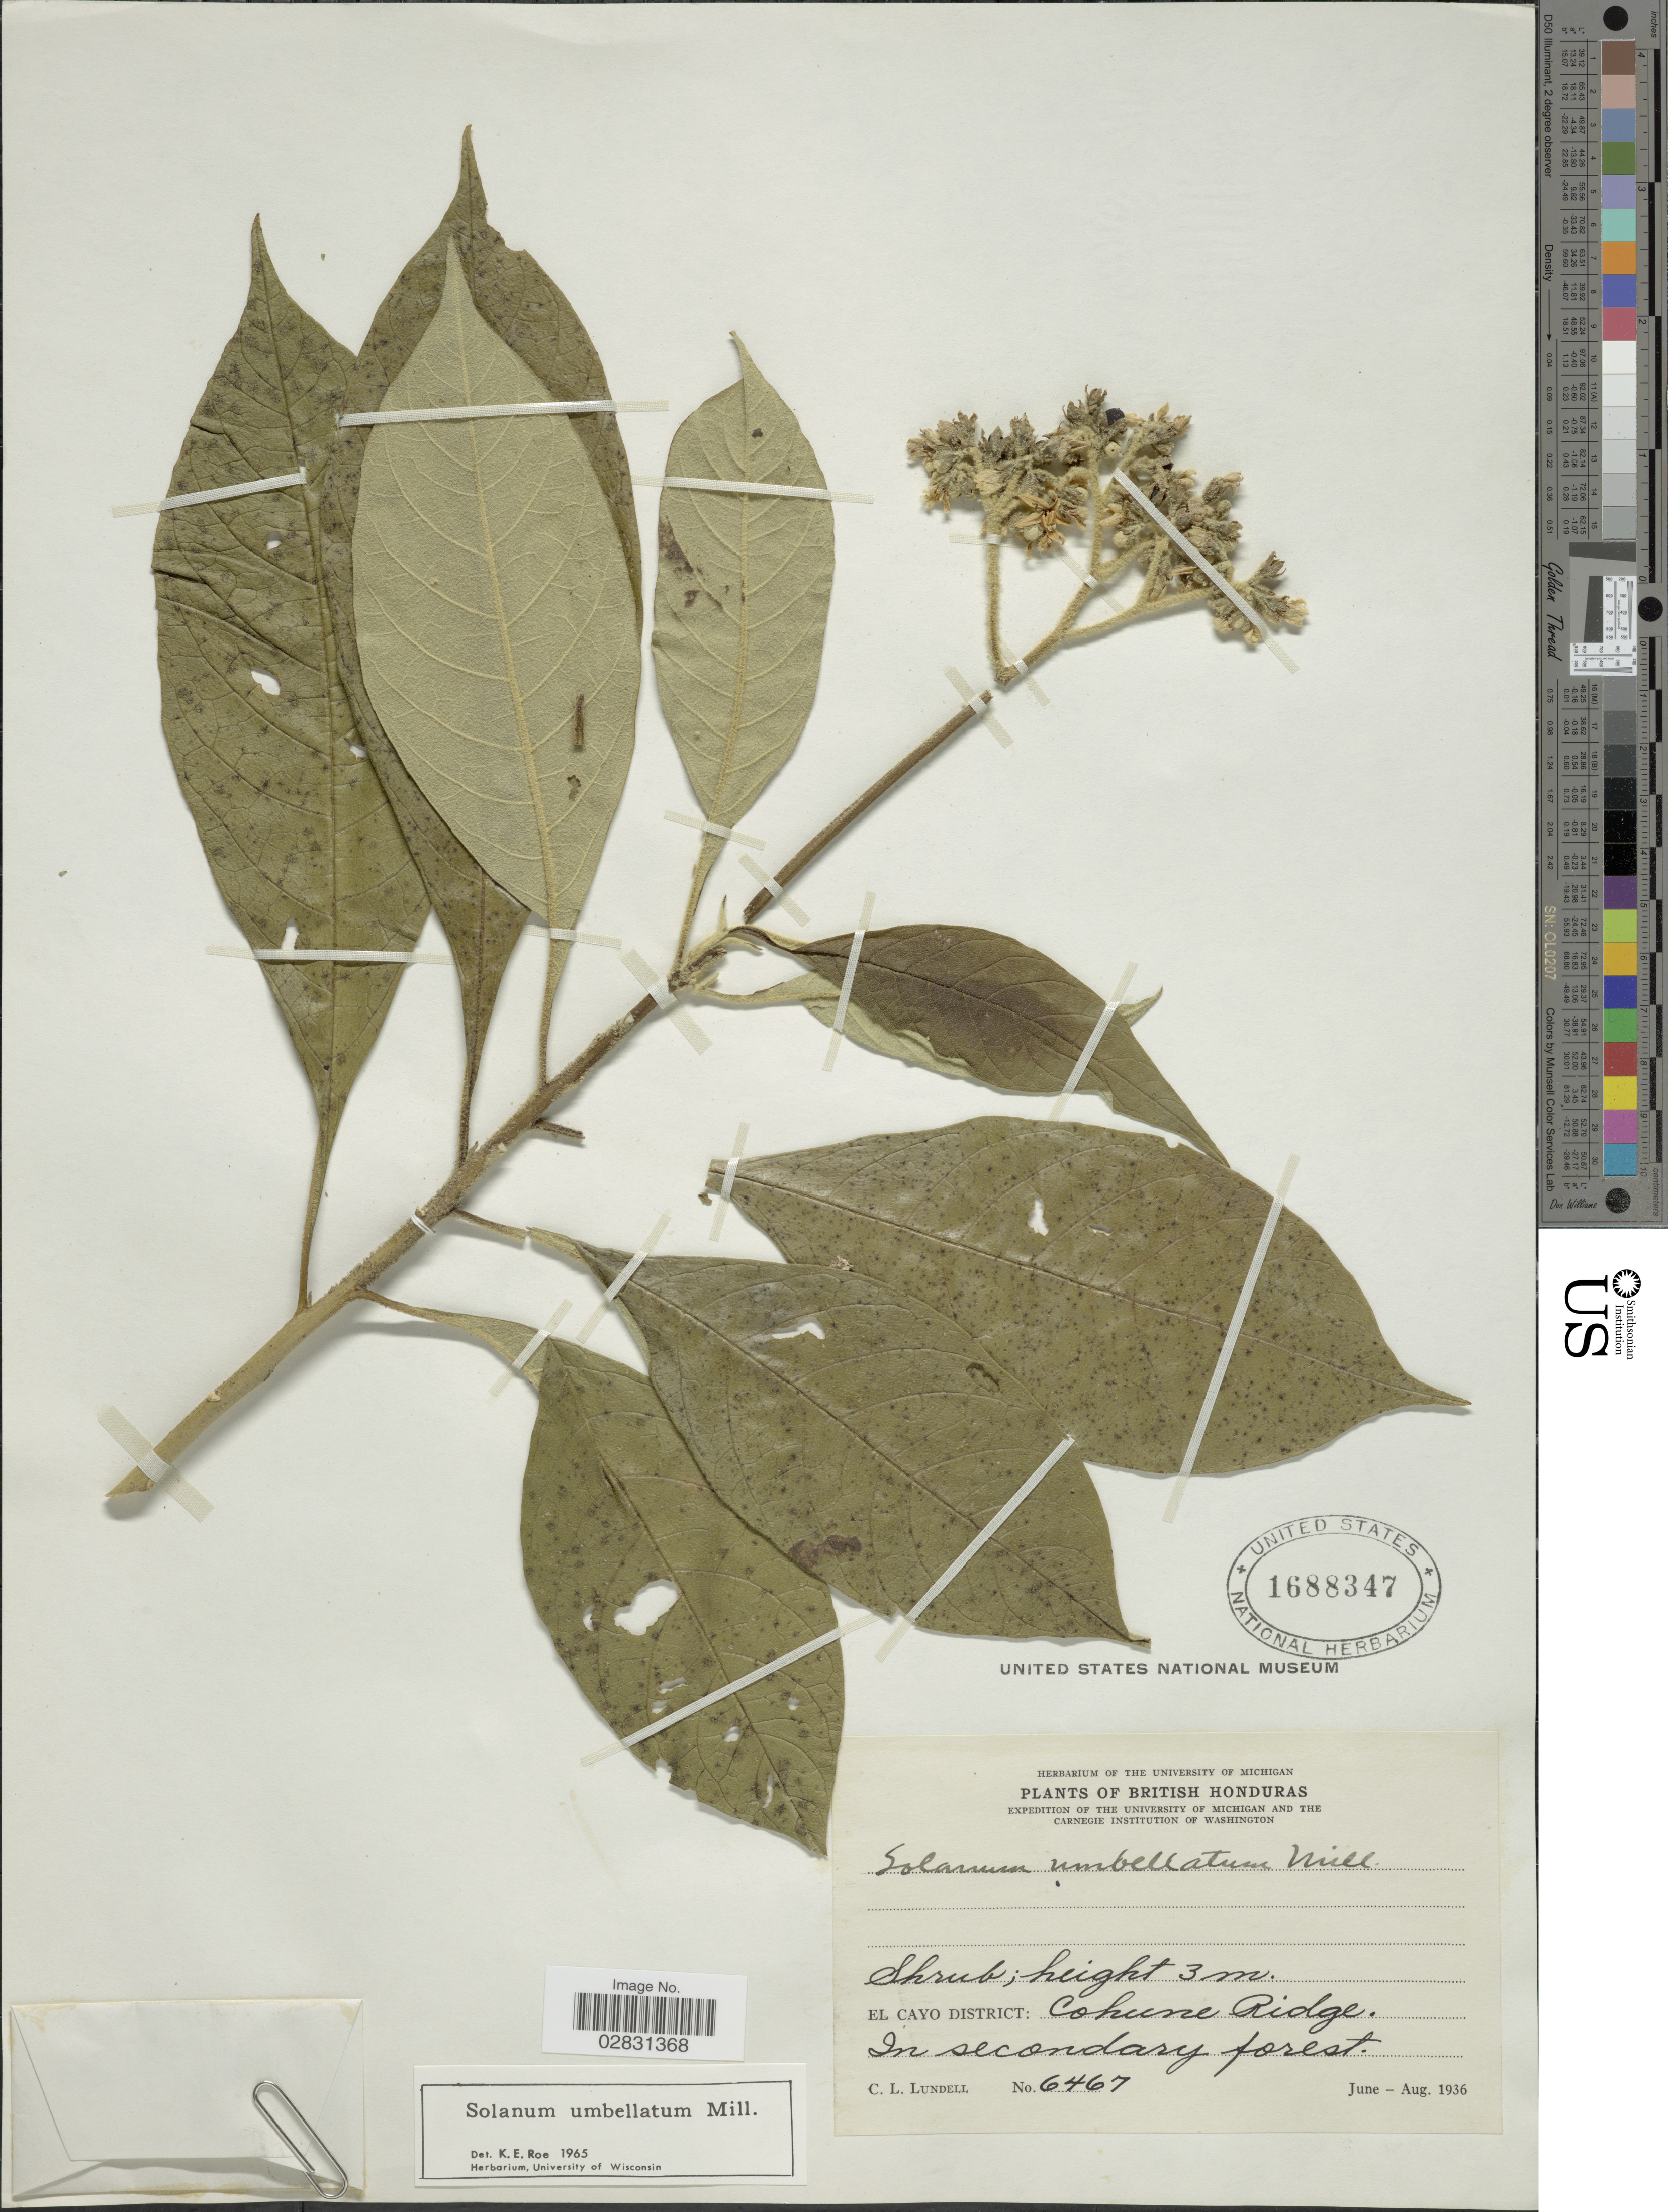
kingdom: Plantae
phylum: Tracheophyta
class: Magnoliopsida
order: Solanales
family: Solanaceae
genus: Solanum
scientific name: Solanum umbellatum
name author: Mill.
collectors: C. L. Lundell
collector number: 6467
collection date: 1936-06/1936-08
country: Belize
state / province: Cayo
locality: British Honduras, El Cayo District: Cohune Ridge.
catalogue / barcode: US 1688347